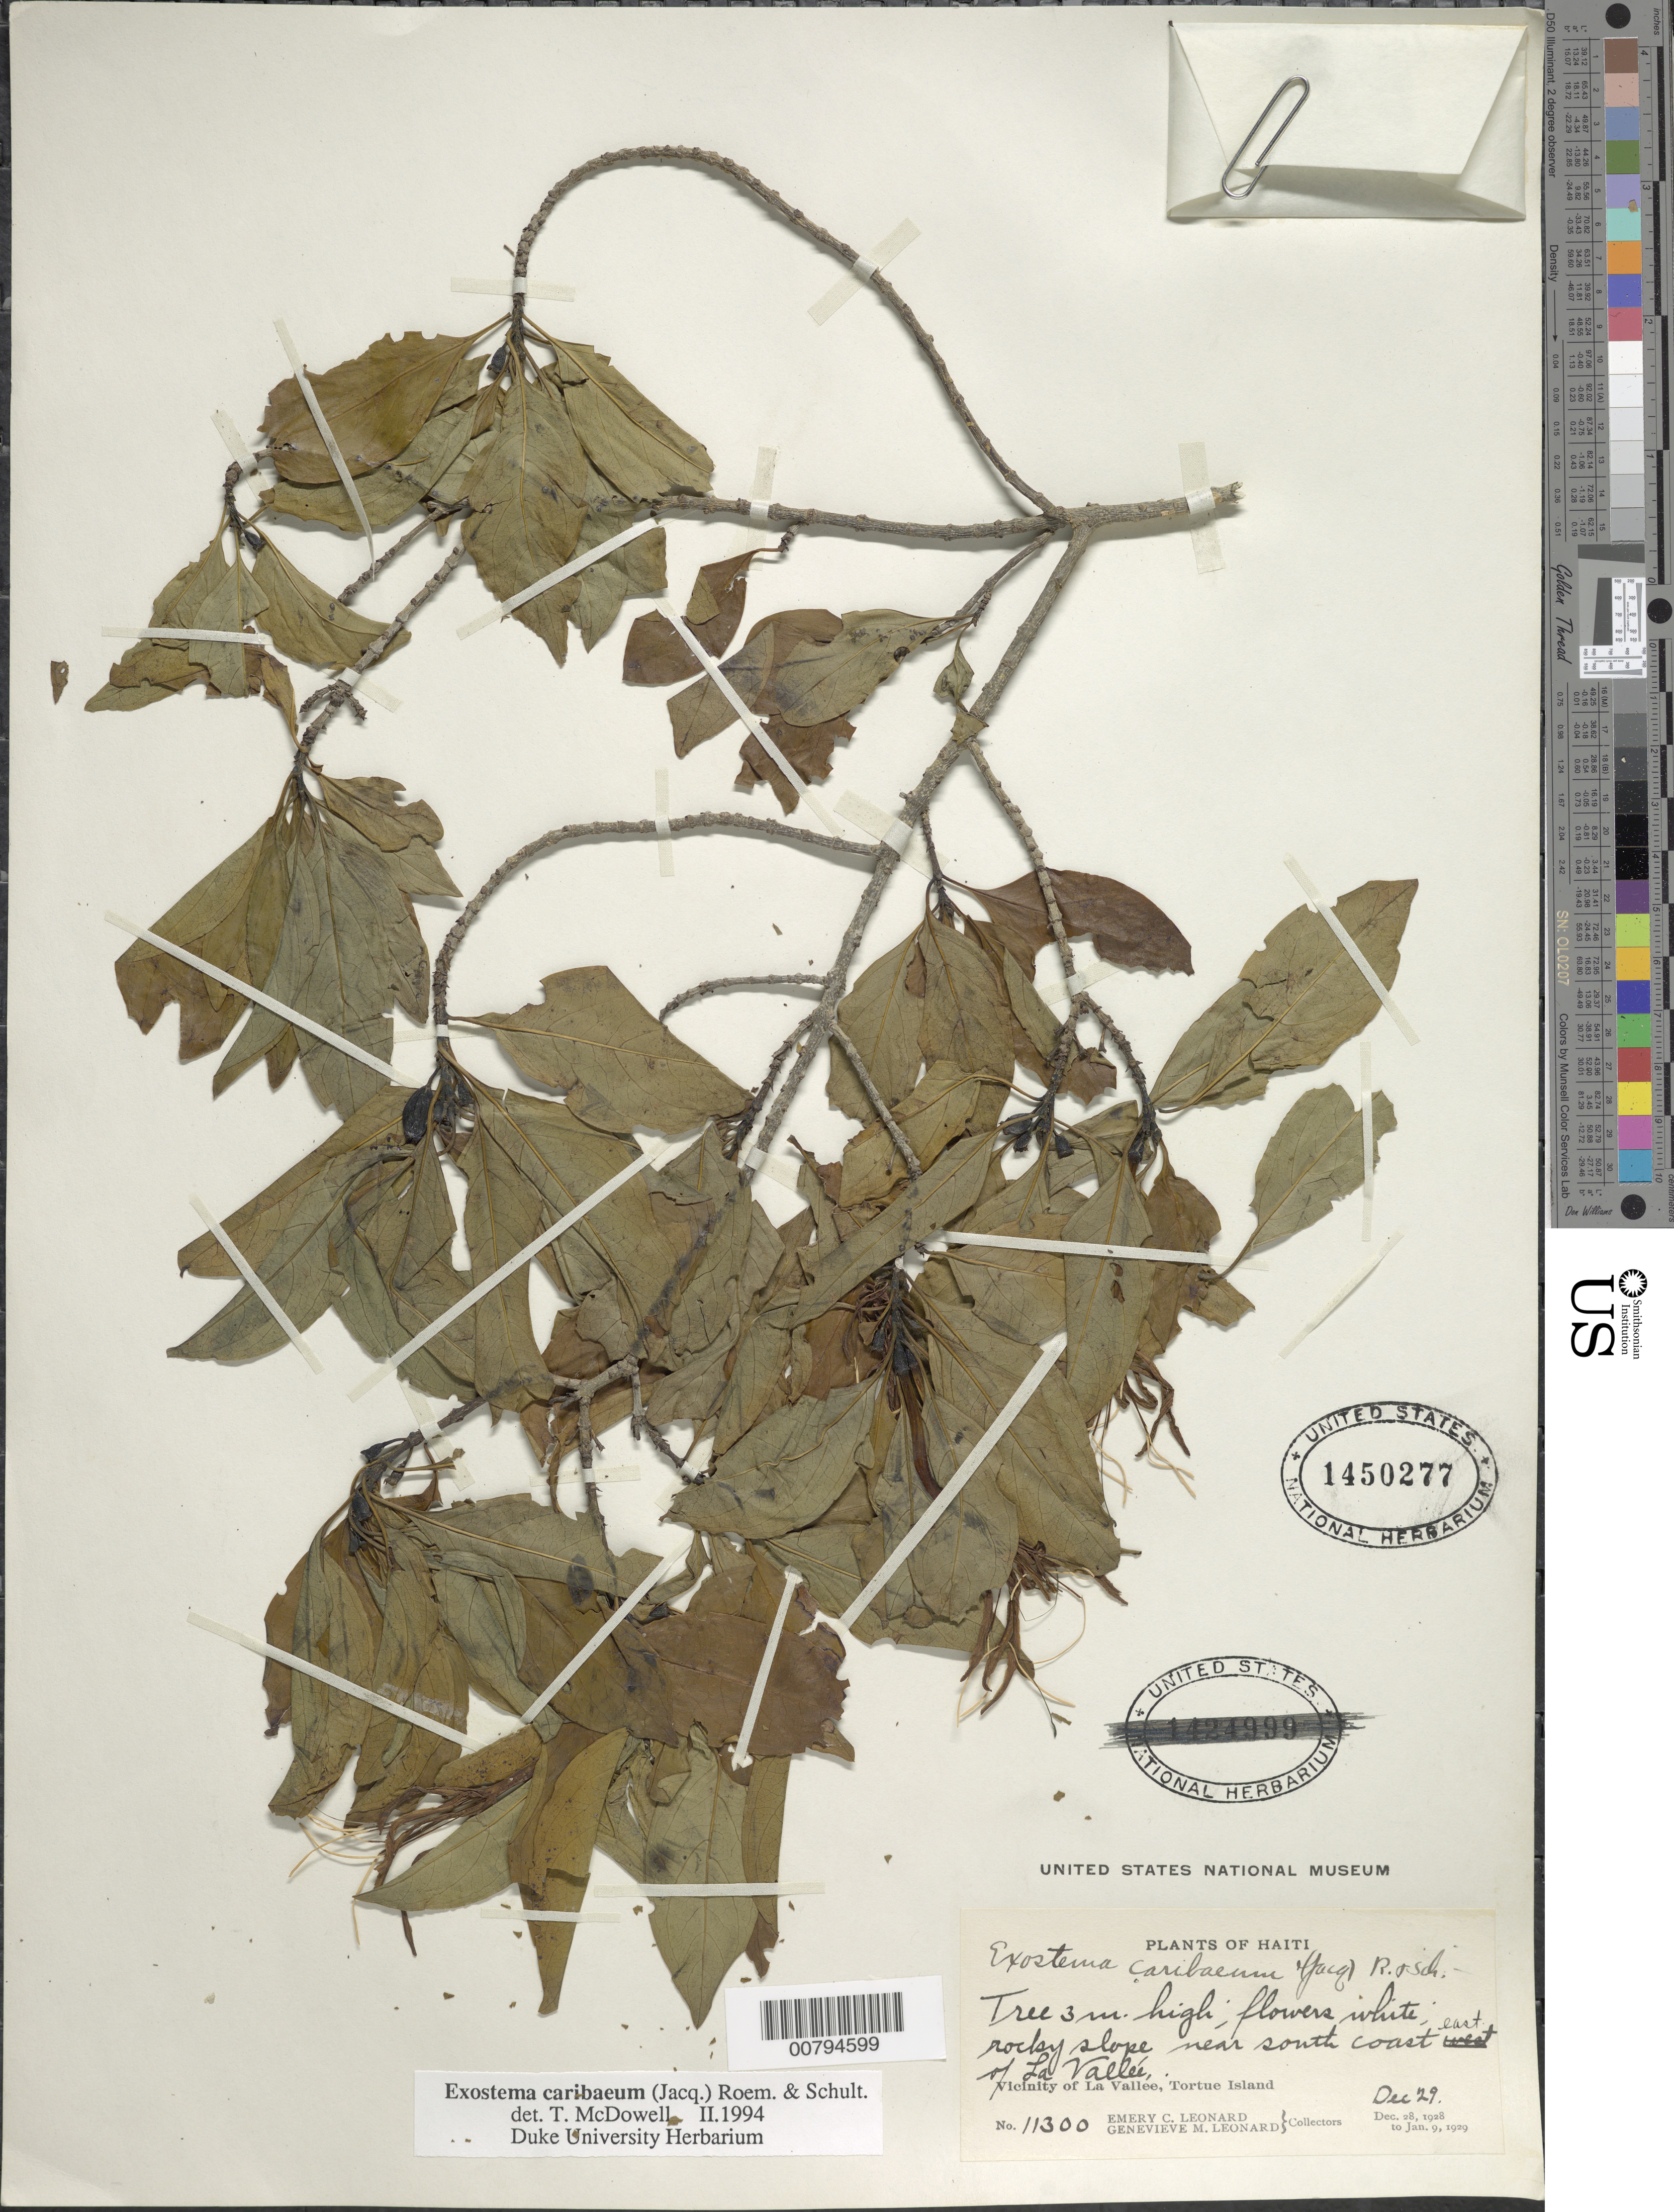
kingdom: Plantae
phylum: Tracheophyta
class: Magnoliopsida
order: Gentianales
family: Rubiaceae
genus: Exostema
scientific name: Exostema caribaeum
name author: (Jacq.) Roem. & Schult.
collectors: E. C. Leonard & E. C. Leonard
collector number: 11300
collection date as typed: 29 Dec 1928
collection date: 1928-12-29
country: Haiti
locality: Slope near south coast, east of La Vallée. Tortue Island.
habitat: Rocky slope near south coast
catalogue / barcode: US 1450277